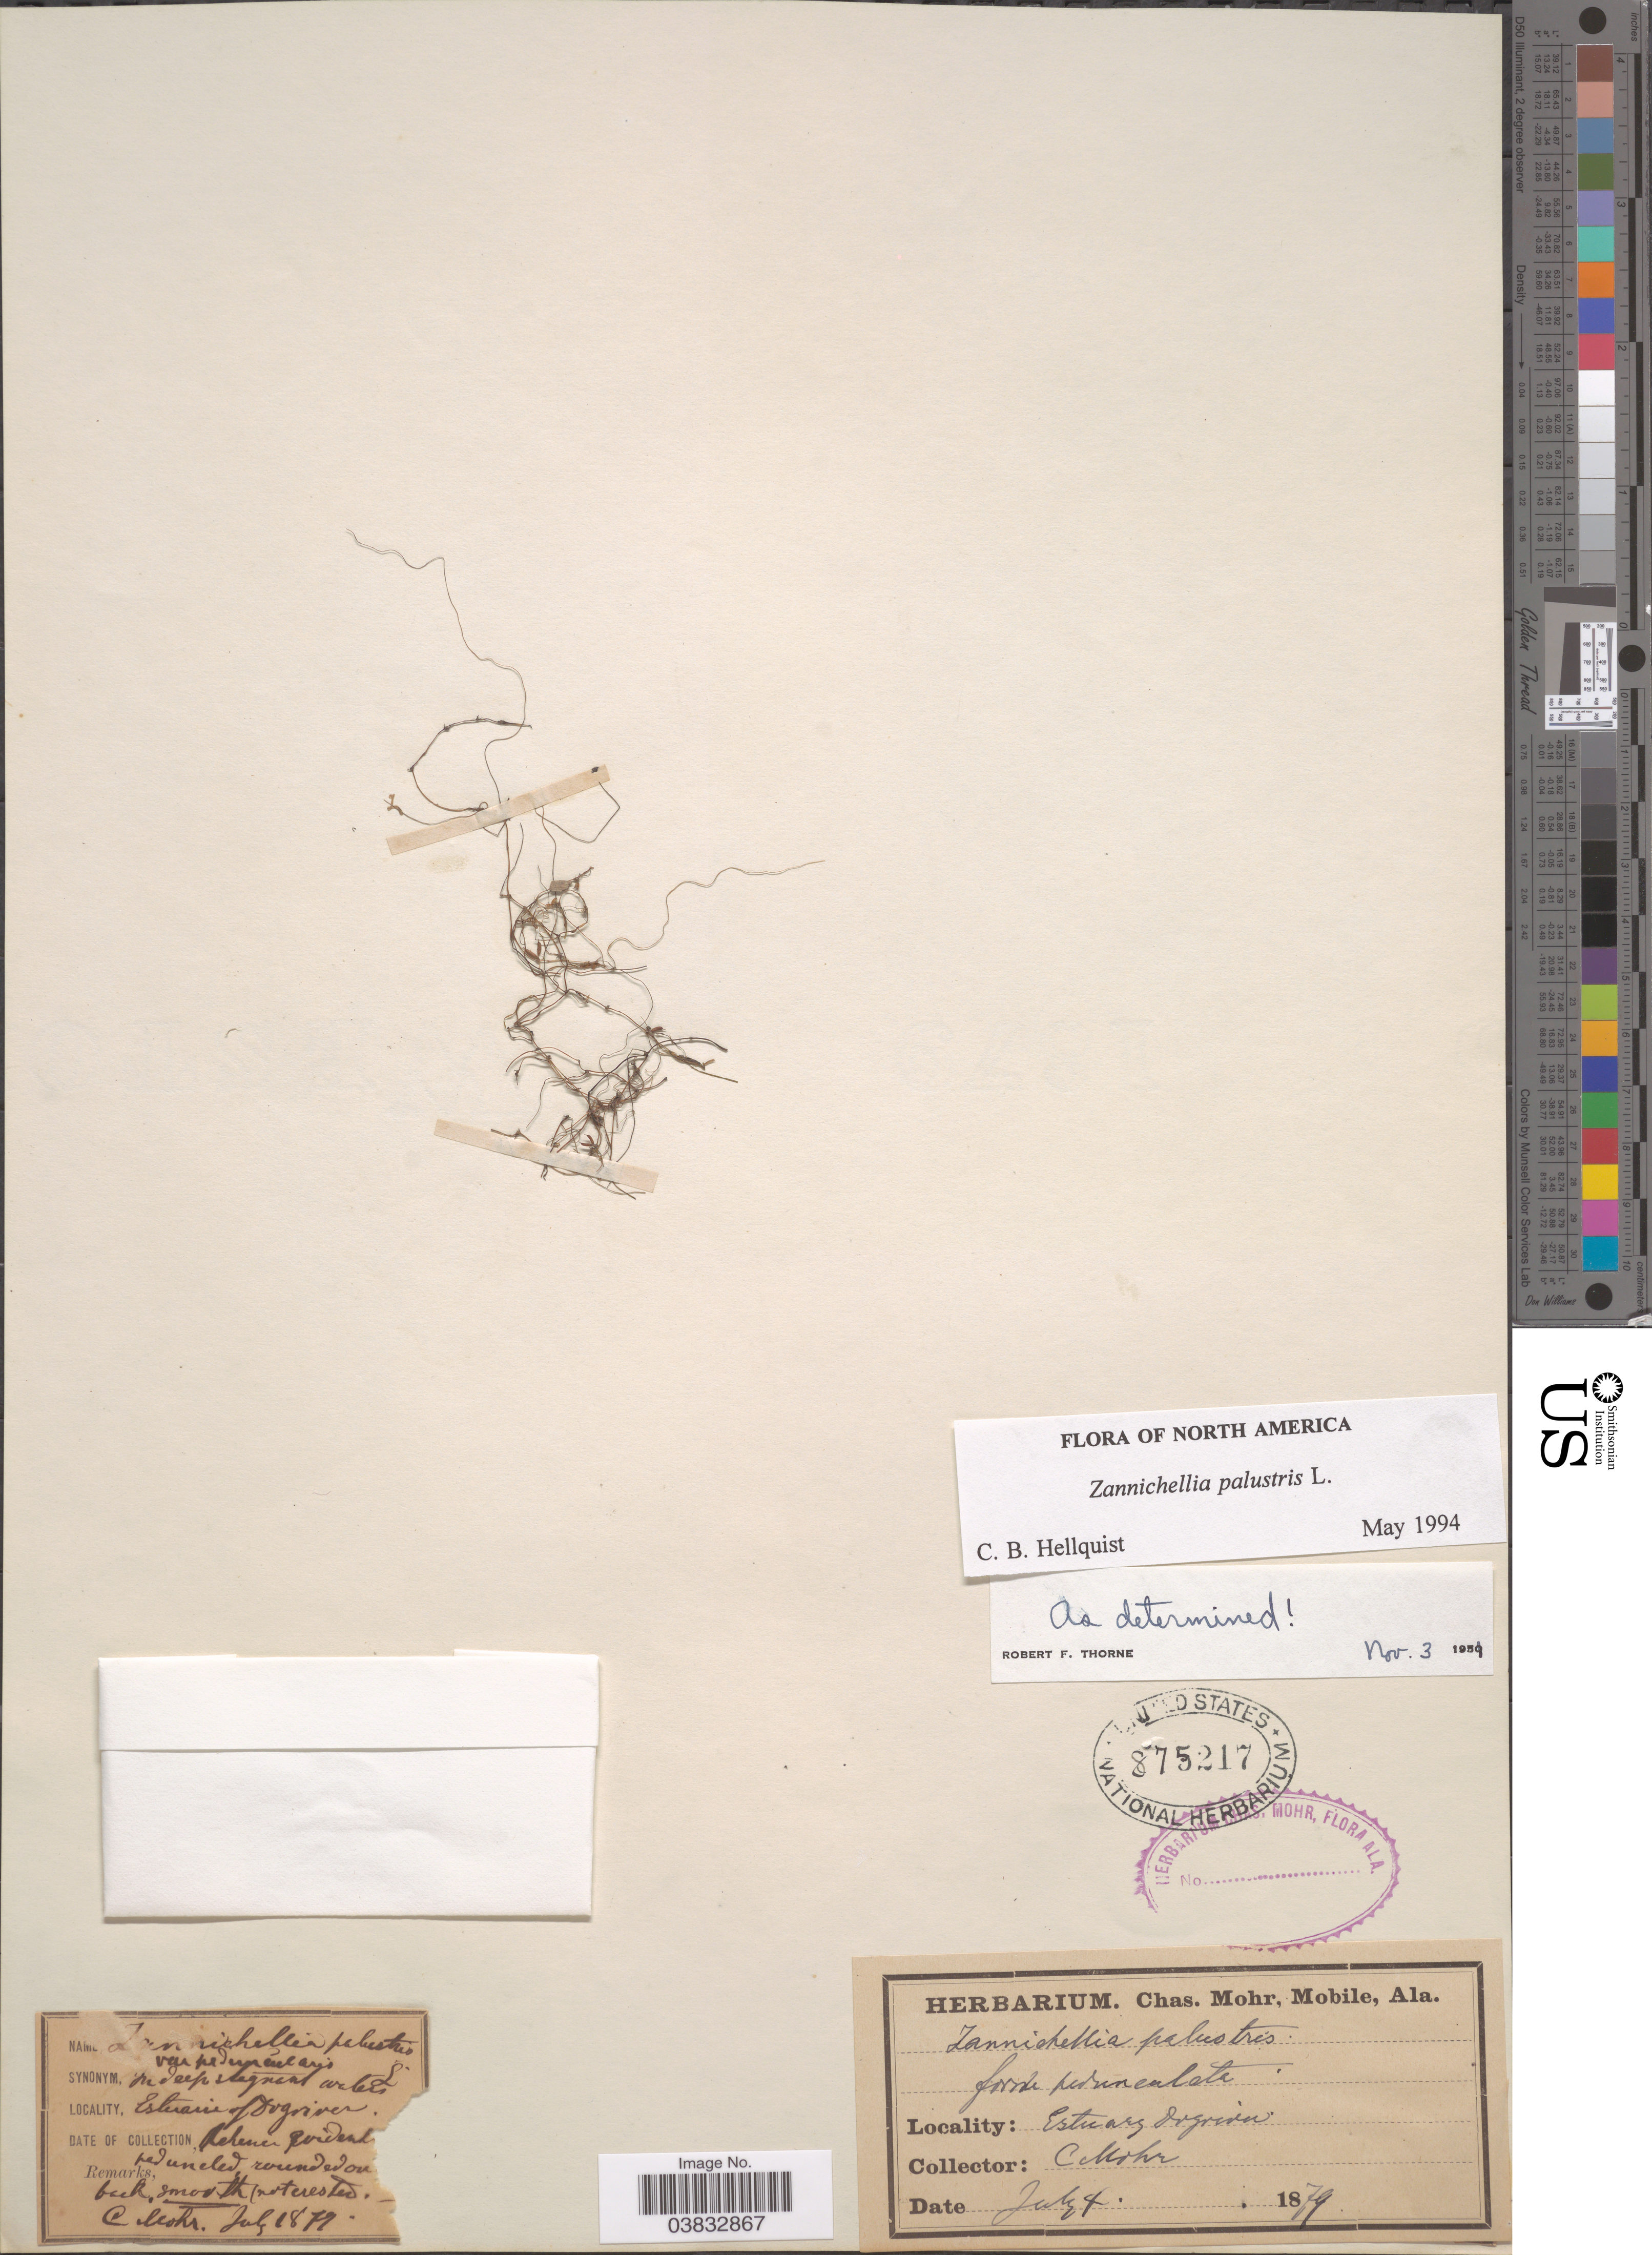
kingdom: Plantae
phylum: Tracheophyta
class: Liliopsida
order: Alismatales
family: Potamogetonaceae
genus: Zannichellia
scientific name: Zannichellia palustris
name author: L.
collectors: Mohr, C. T. (herbarium)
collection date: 1879-07-04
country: United States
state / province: Alabama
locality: Estuary of Dogriver.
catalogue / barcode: US 875217